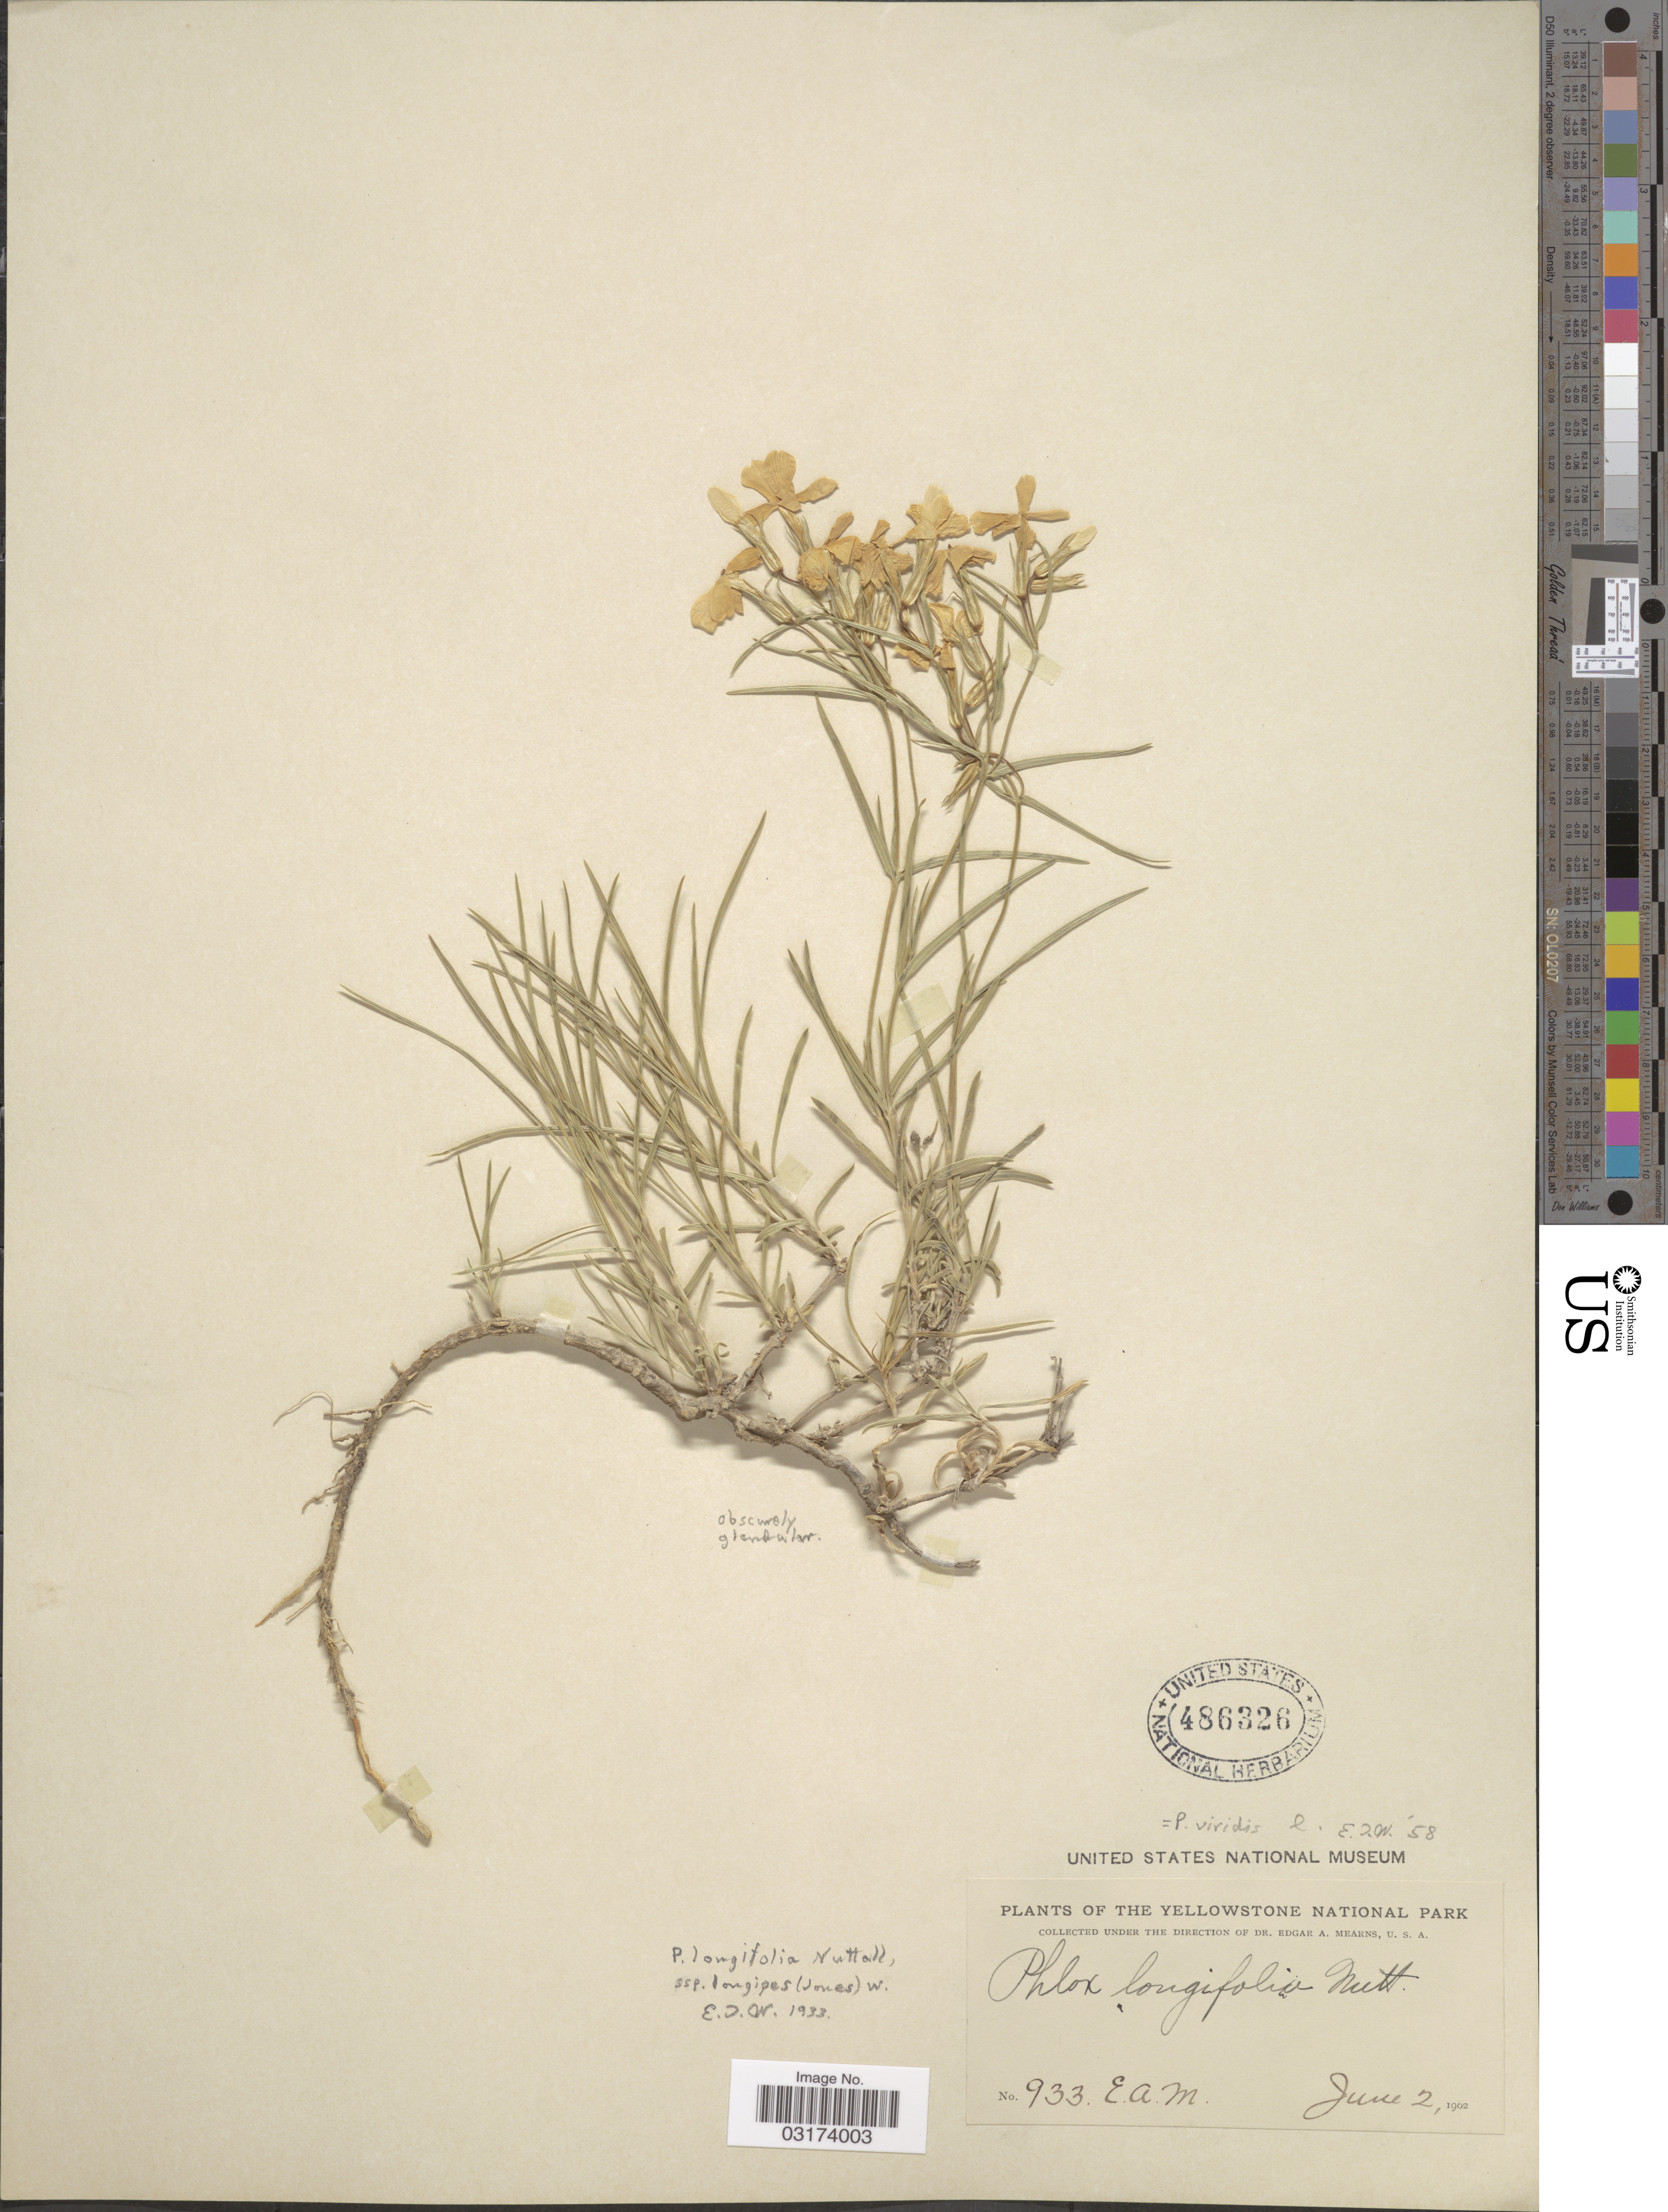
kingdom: Plantae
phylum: Tracheophyta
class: Magnoliopsida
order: Ericales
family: Polemoniaceae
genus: Phlox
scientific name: Phlox longifolia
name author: Nutt.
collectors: E. A. Mearns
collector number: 933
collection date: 1902-06-02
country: United States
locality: The Yellowstone National Park.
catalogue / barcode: US 486326